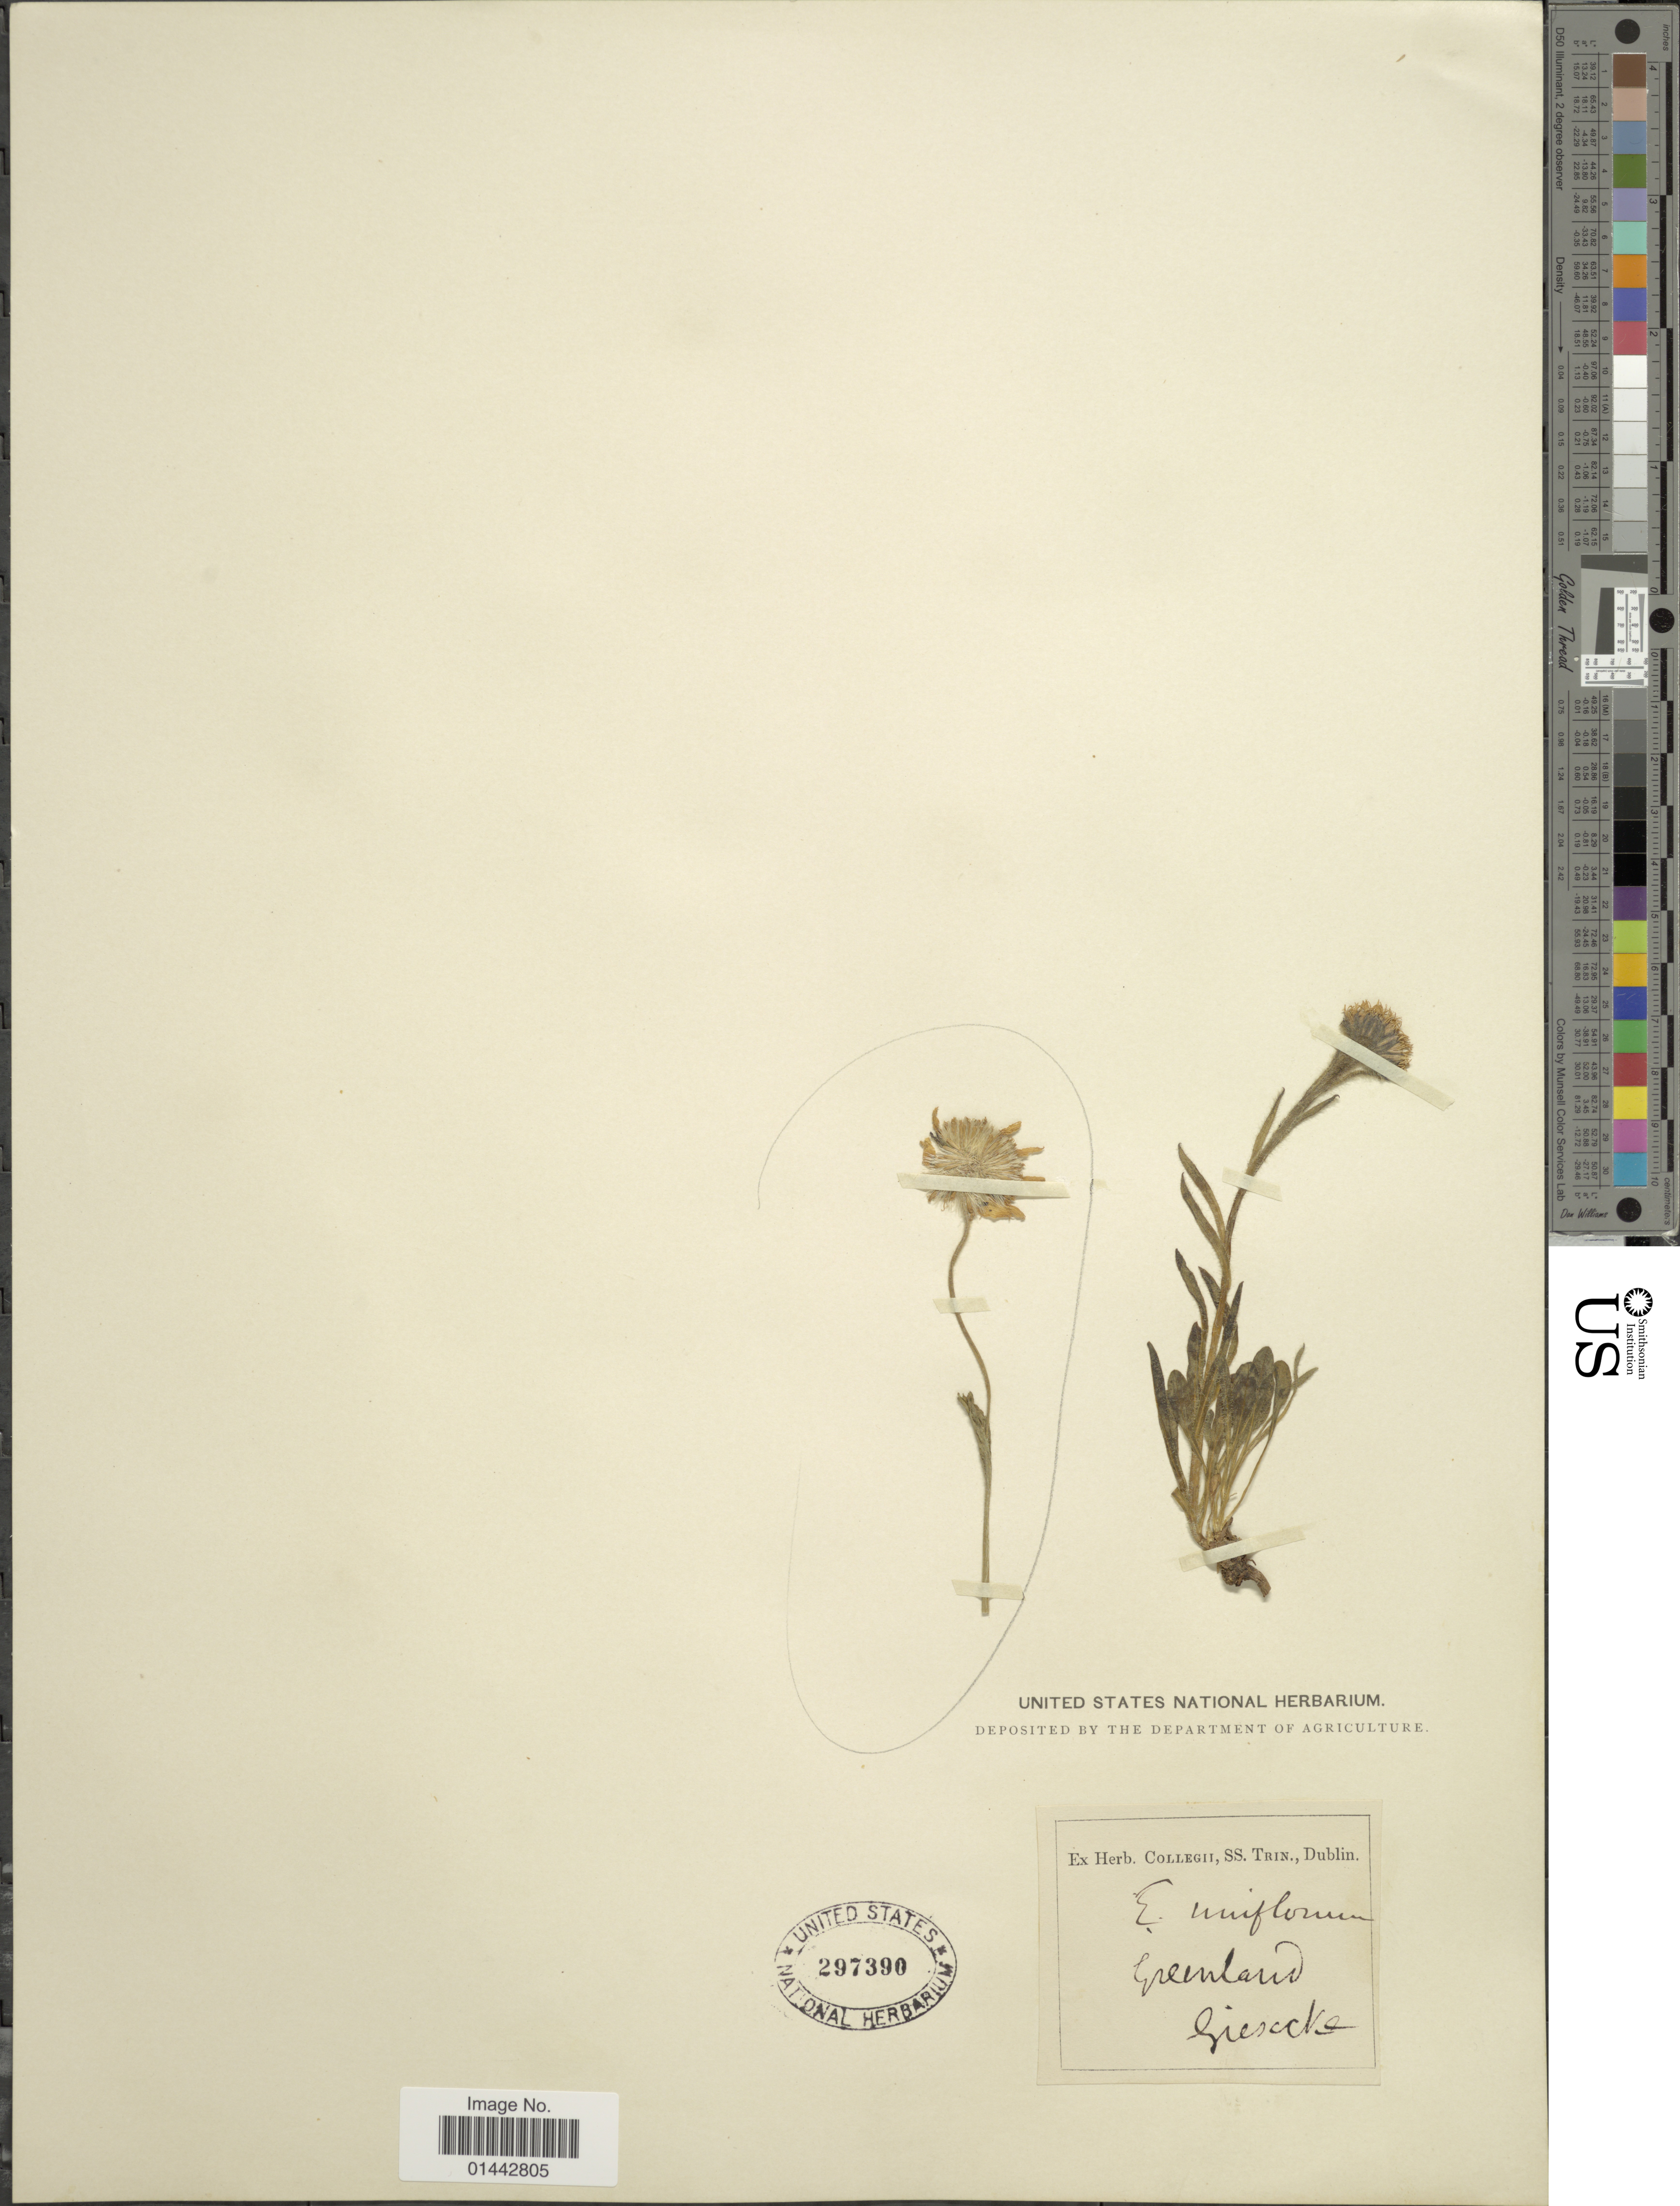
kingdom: Plantae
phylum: Tracheophyta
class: Magnoliopsida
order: Asterales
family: Asteraceae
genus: Erigeron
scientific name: Erigeron eriocephalus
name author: J. Vahl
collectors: C. Giesecke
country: Greenland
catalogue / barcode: US 297390